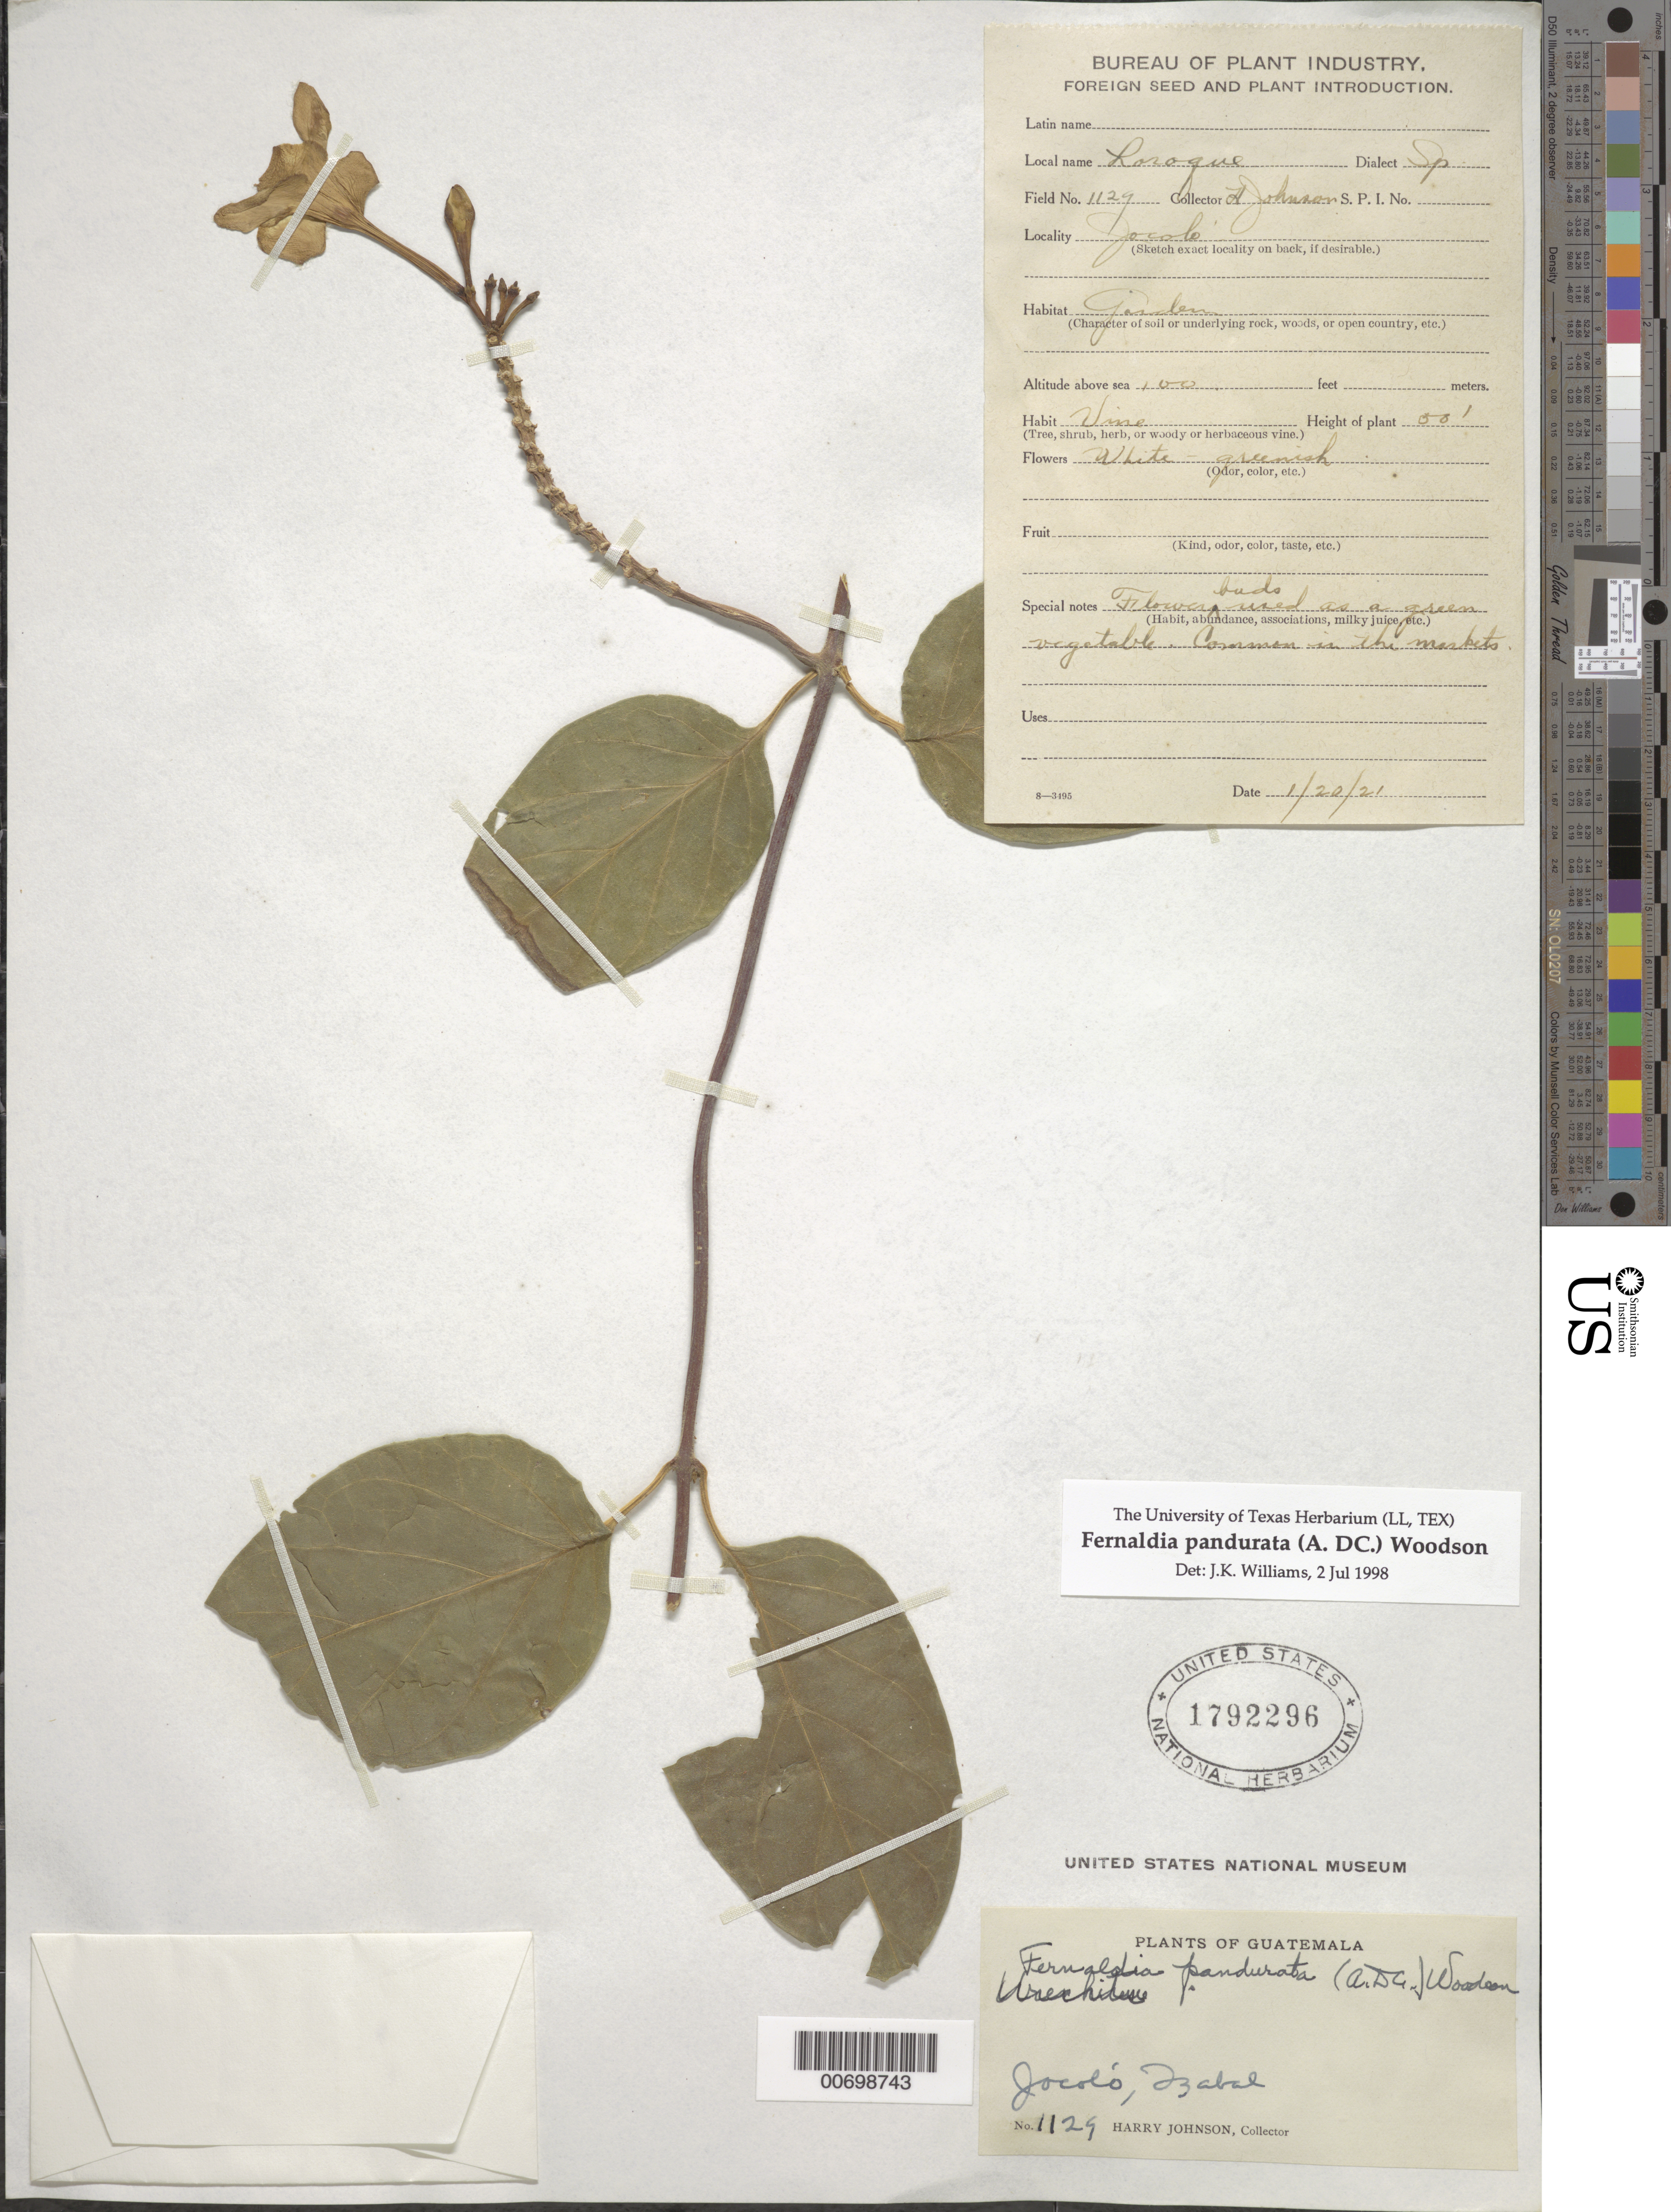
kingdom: Plantae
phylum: Tracheophyta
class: Magnoliopsida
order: Gentianales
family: Apocynaceae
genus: Fernaldia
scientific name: Fernaldia pandurata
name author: (A. DC.) Woodson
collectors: H. Johnson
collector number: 1129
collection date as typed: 20 Jan 1921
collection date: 1921-01-20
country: Guatemala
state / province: Izabal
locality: Jocolo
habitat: Garden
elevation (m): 30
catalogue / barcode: US 1792296